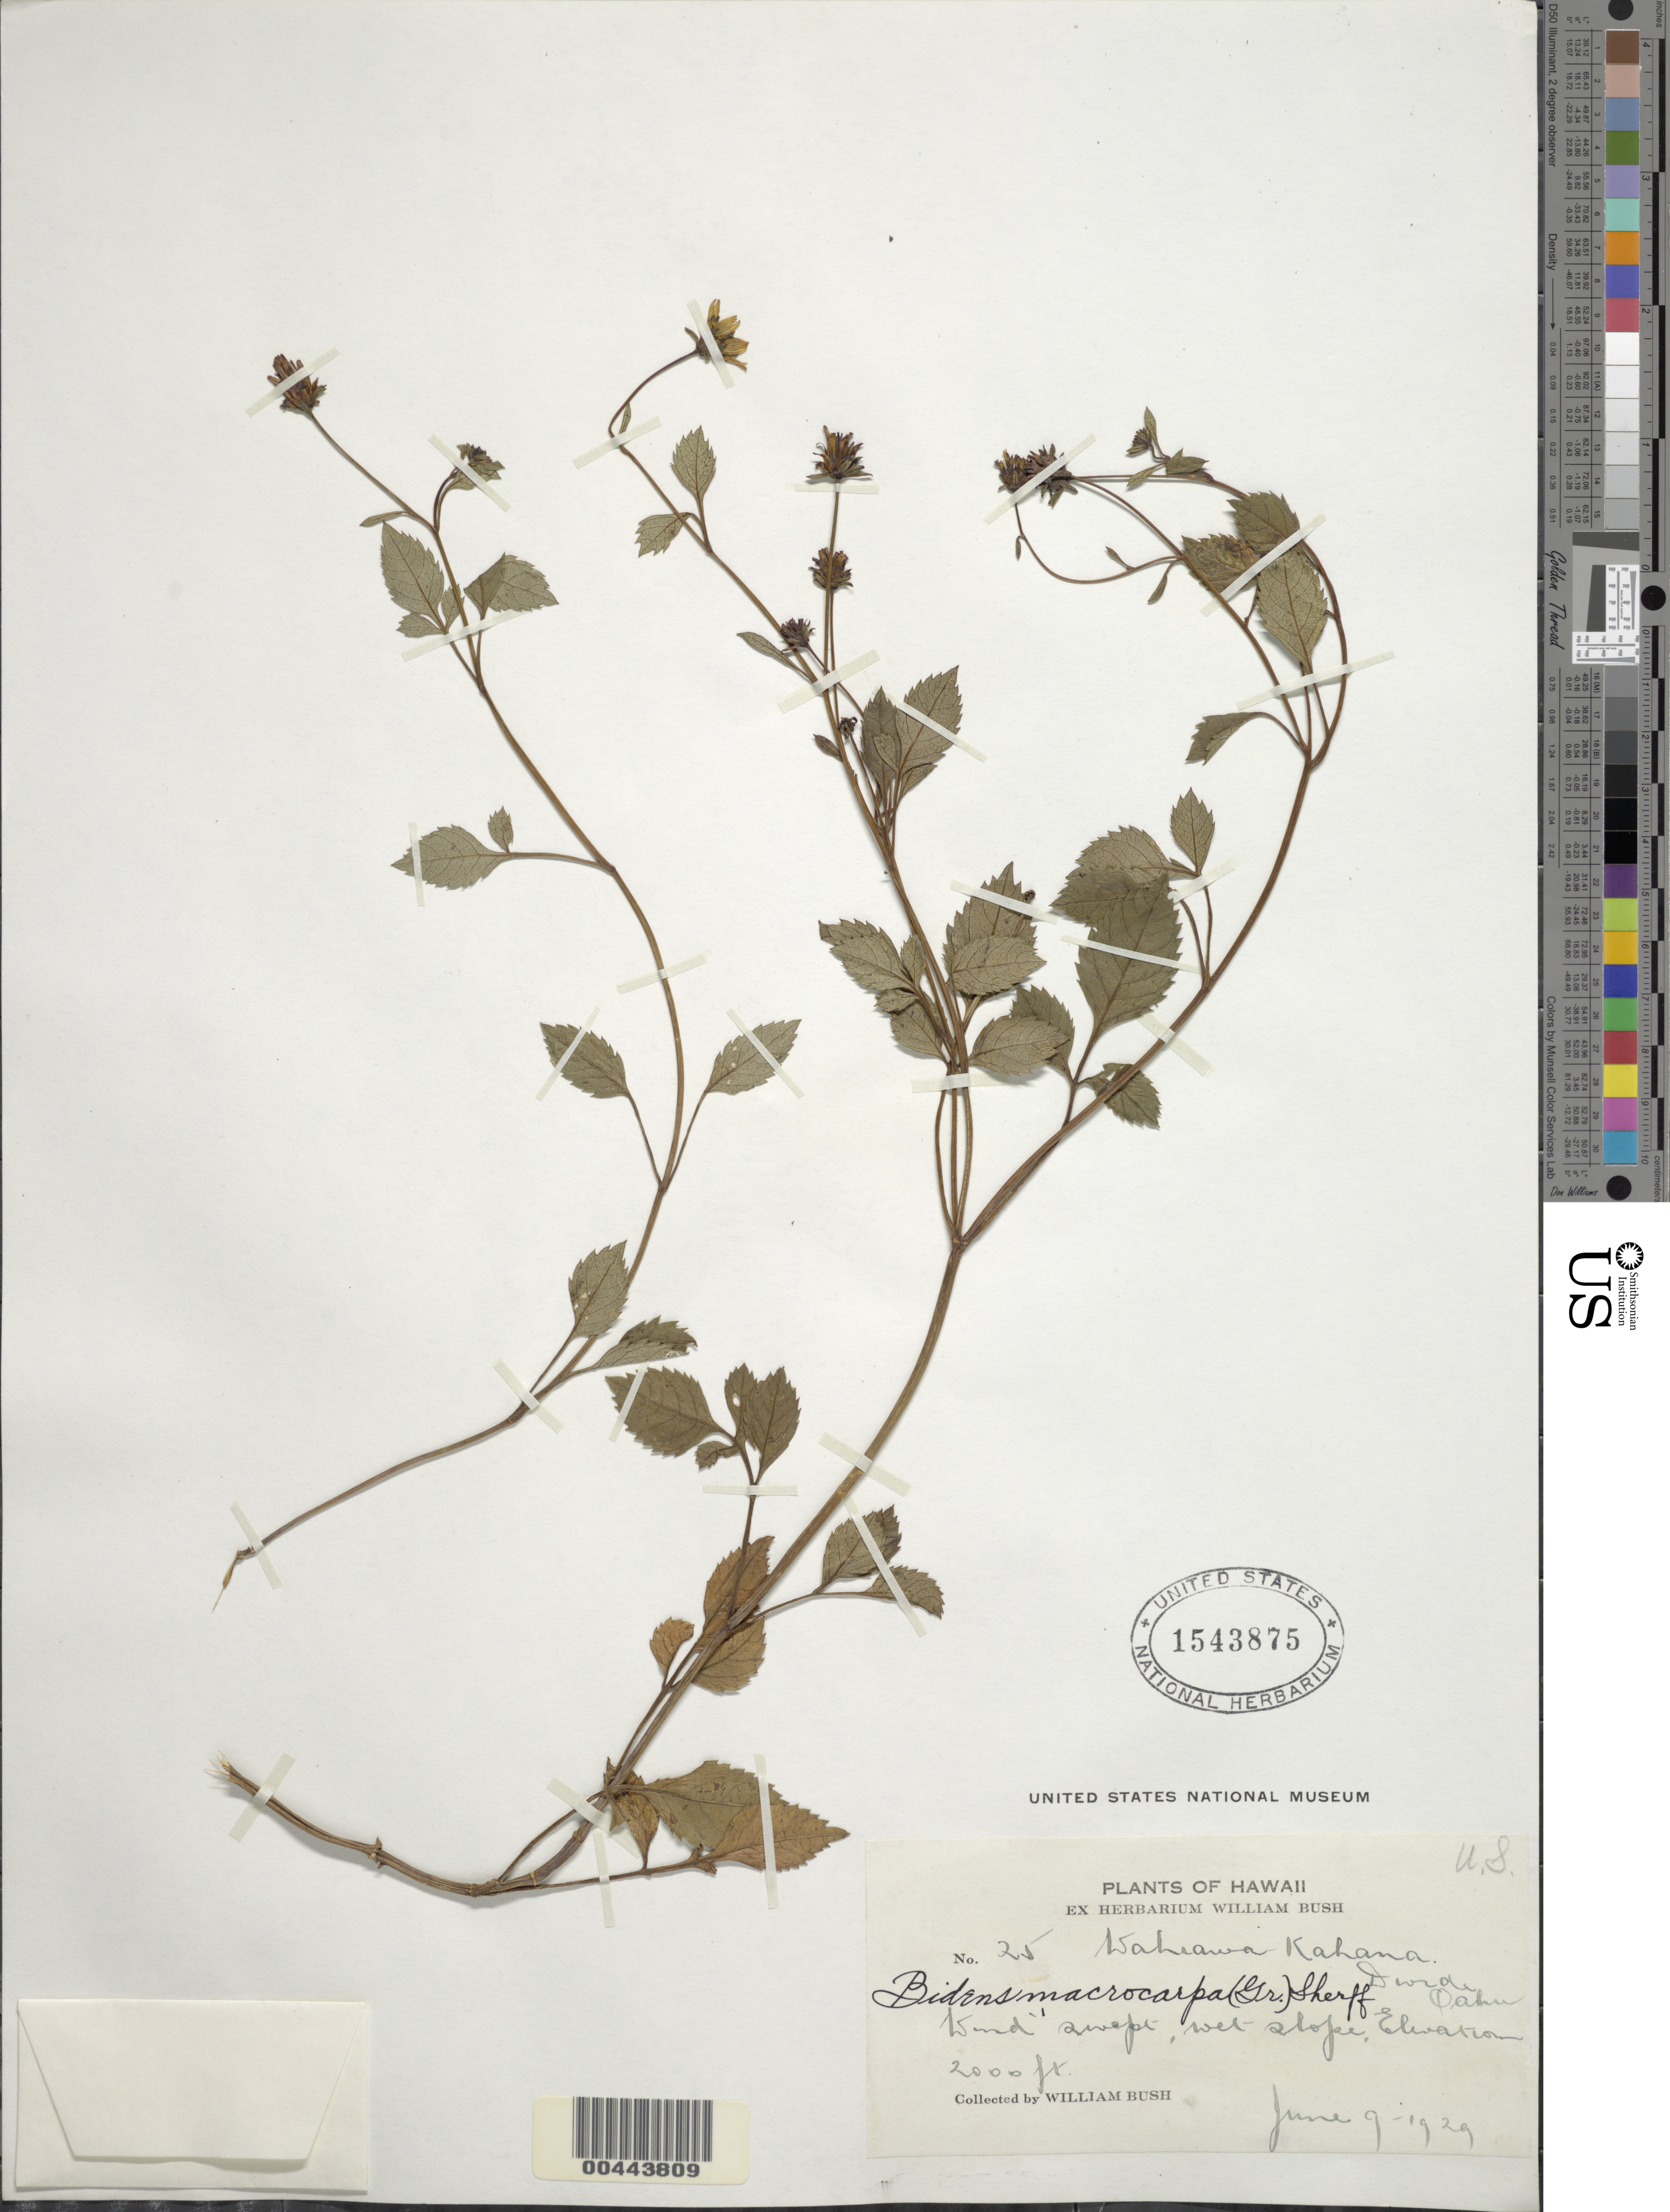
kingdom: Plantae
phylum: Tracheophyta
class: Magnoliopsida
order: Asterales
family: Asteraceae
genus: Bidens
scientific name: Bidens macrocarpa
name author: (A. Gray) Sherff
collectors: W. Bush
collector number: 25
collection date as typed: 9 Jun 1929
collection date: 1929-06-09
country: United States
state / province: Hawaii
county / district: Honolulu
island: Oahu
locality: Waheawa, Kahana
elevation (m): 610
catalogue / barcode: US 1543875